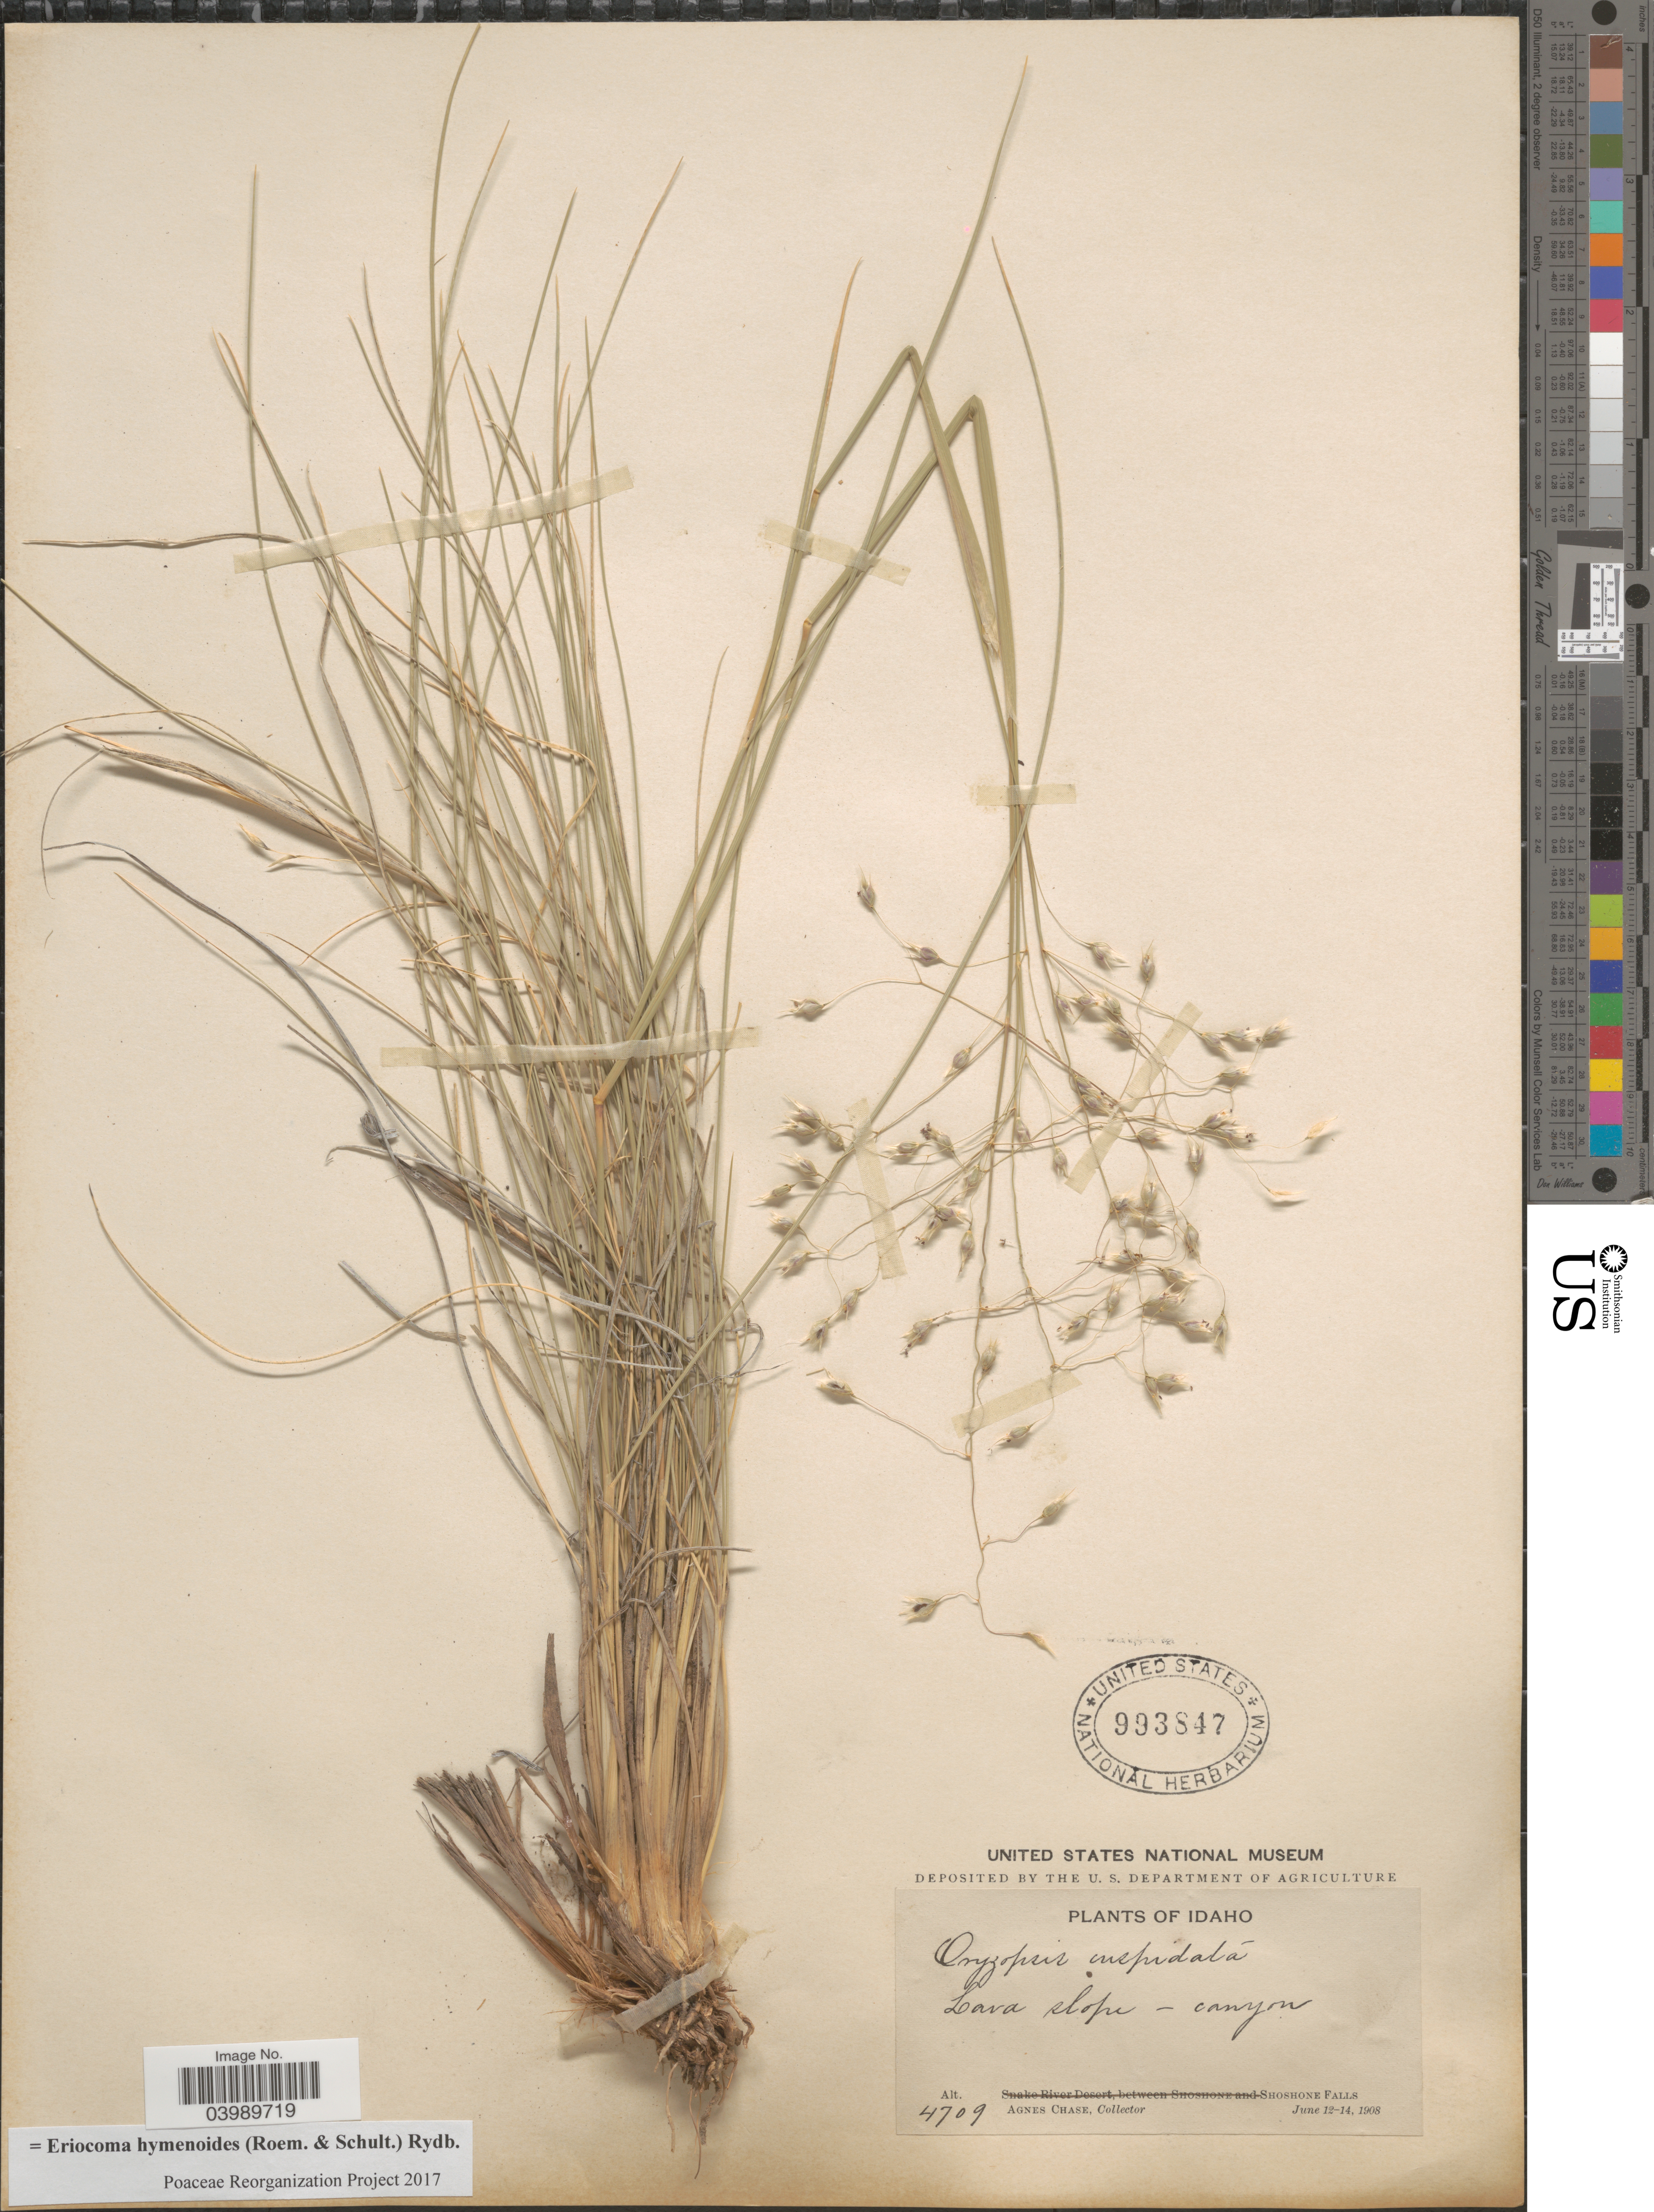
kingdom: Plantae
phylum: Tracheophyta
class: Liliopsida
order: Poales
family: Poaceae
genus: Eriocoma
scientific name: Eriocoma hymenoides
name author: (Roem. & Schult.) Rydb.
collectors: A. Chase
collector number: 4709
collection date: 1908-06-12/1908-06-14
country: United States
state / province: Idaho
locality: Shoshone Falls.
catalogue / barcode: US 993847